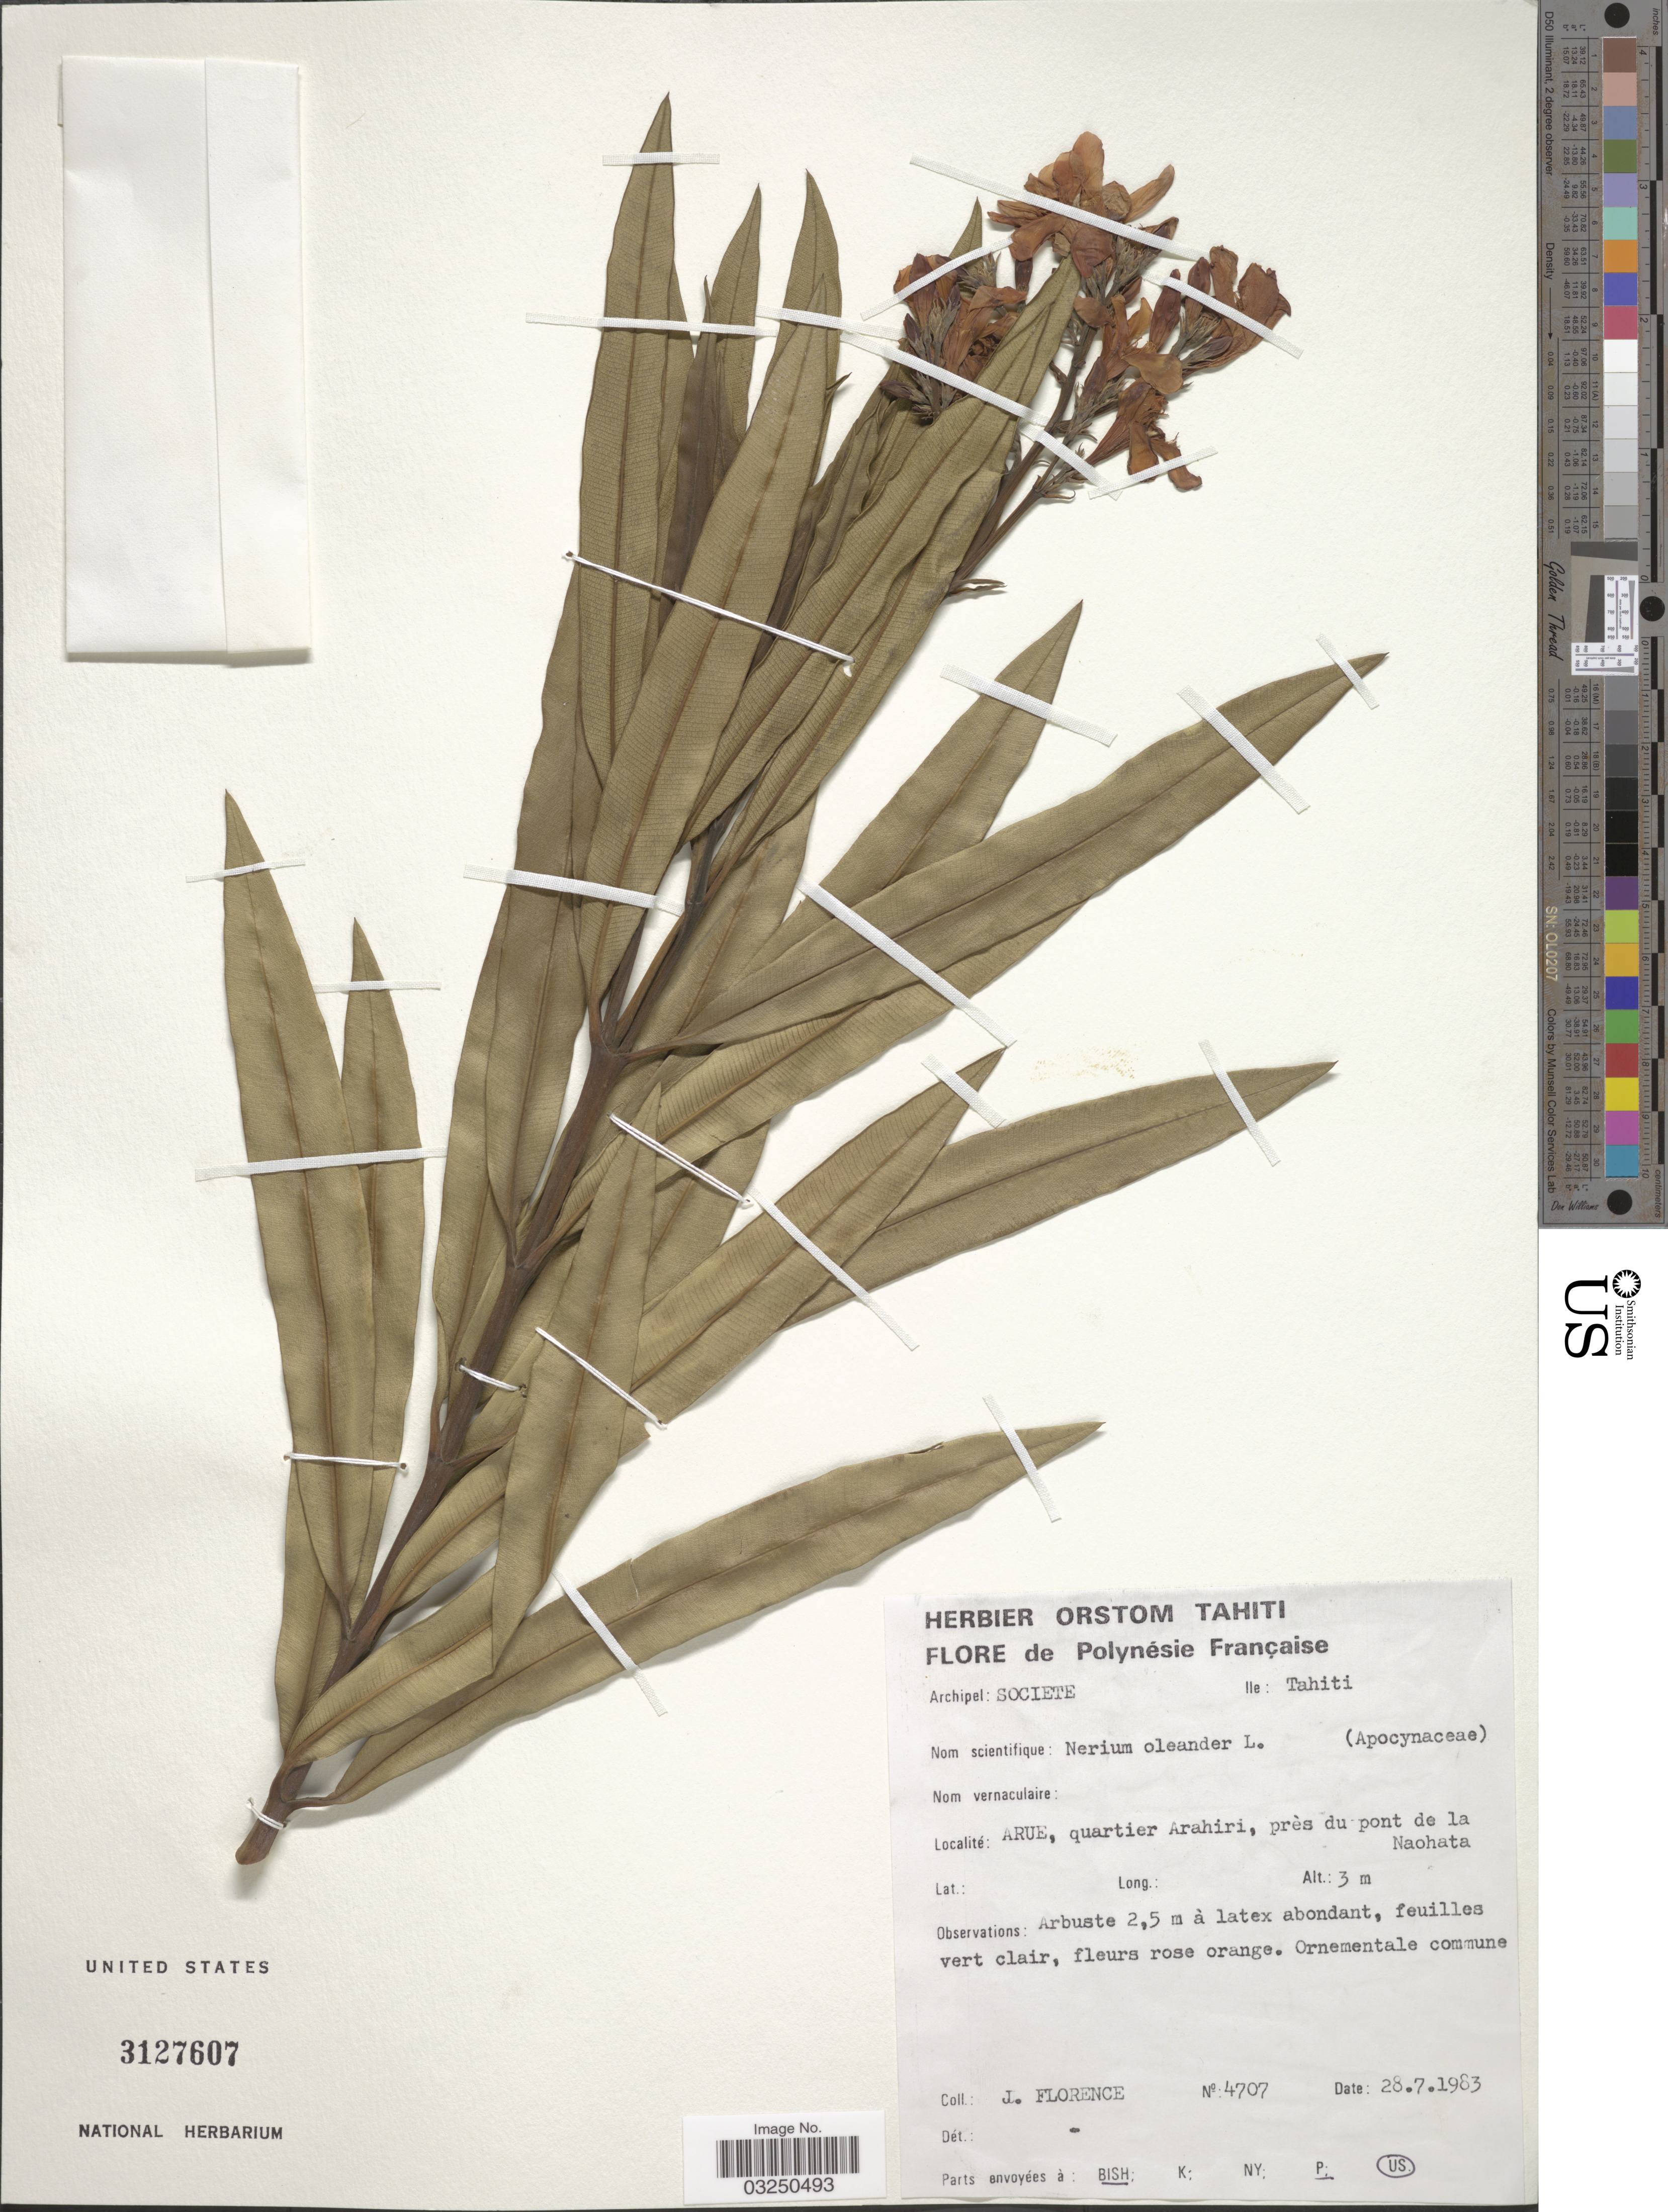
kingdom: Plantae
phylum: Tracheophyta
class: Magnoliopsida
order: Gentianales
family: Apocynaceae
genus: Nerium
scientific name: Nerium oleander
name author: L.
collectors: J. Florence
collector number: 4707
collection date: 1983-07-28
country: French Polynesia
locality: Polynésie Française. Archipel: Societe. Ile: Tahiti. Arue, quartier Arahiri, près du pont de la Naohata.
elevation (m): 3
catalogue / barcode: US 3127607